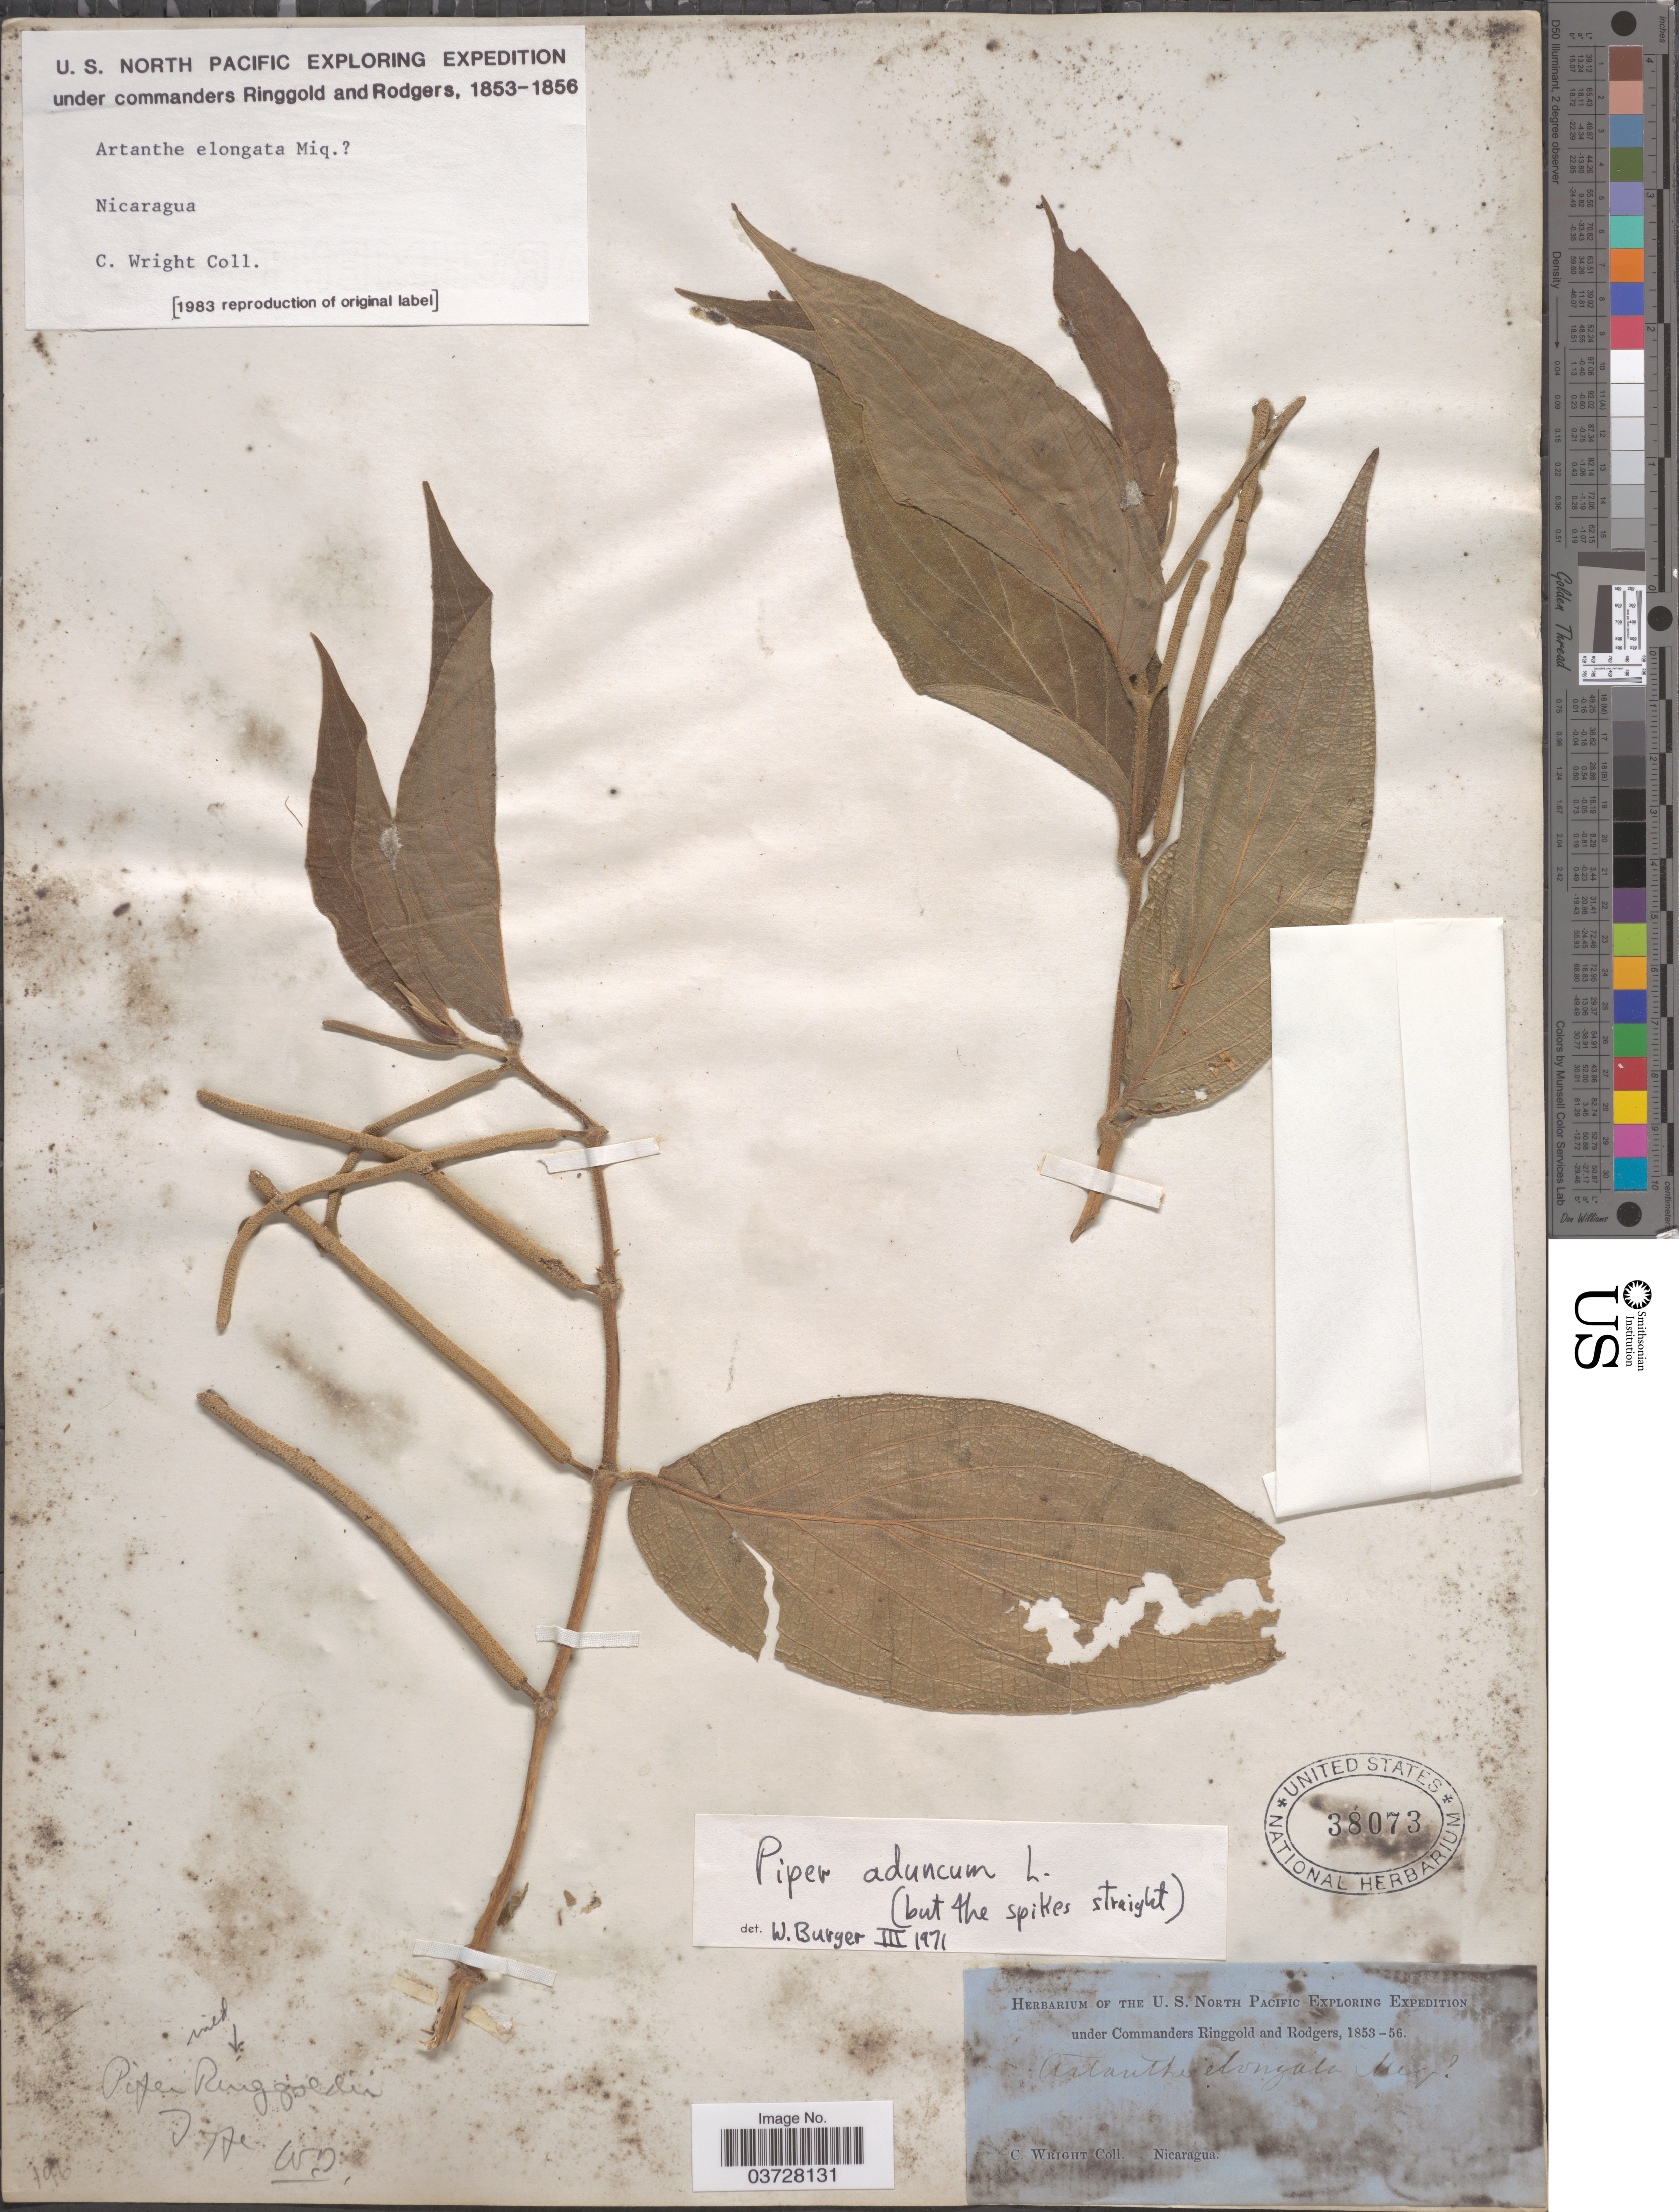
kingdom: Plantae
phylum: Tracheophyta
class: Magnoliopsida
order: Piperales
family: Piperaceae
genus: Piper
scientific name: Piper aduncum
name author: L.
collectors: C. Wright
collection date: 1853/1856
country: Nicaragua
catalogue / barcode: US 38073